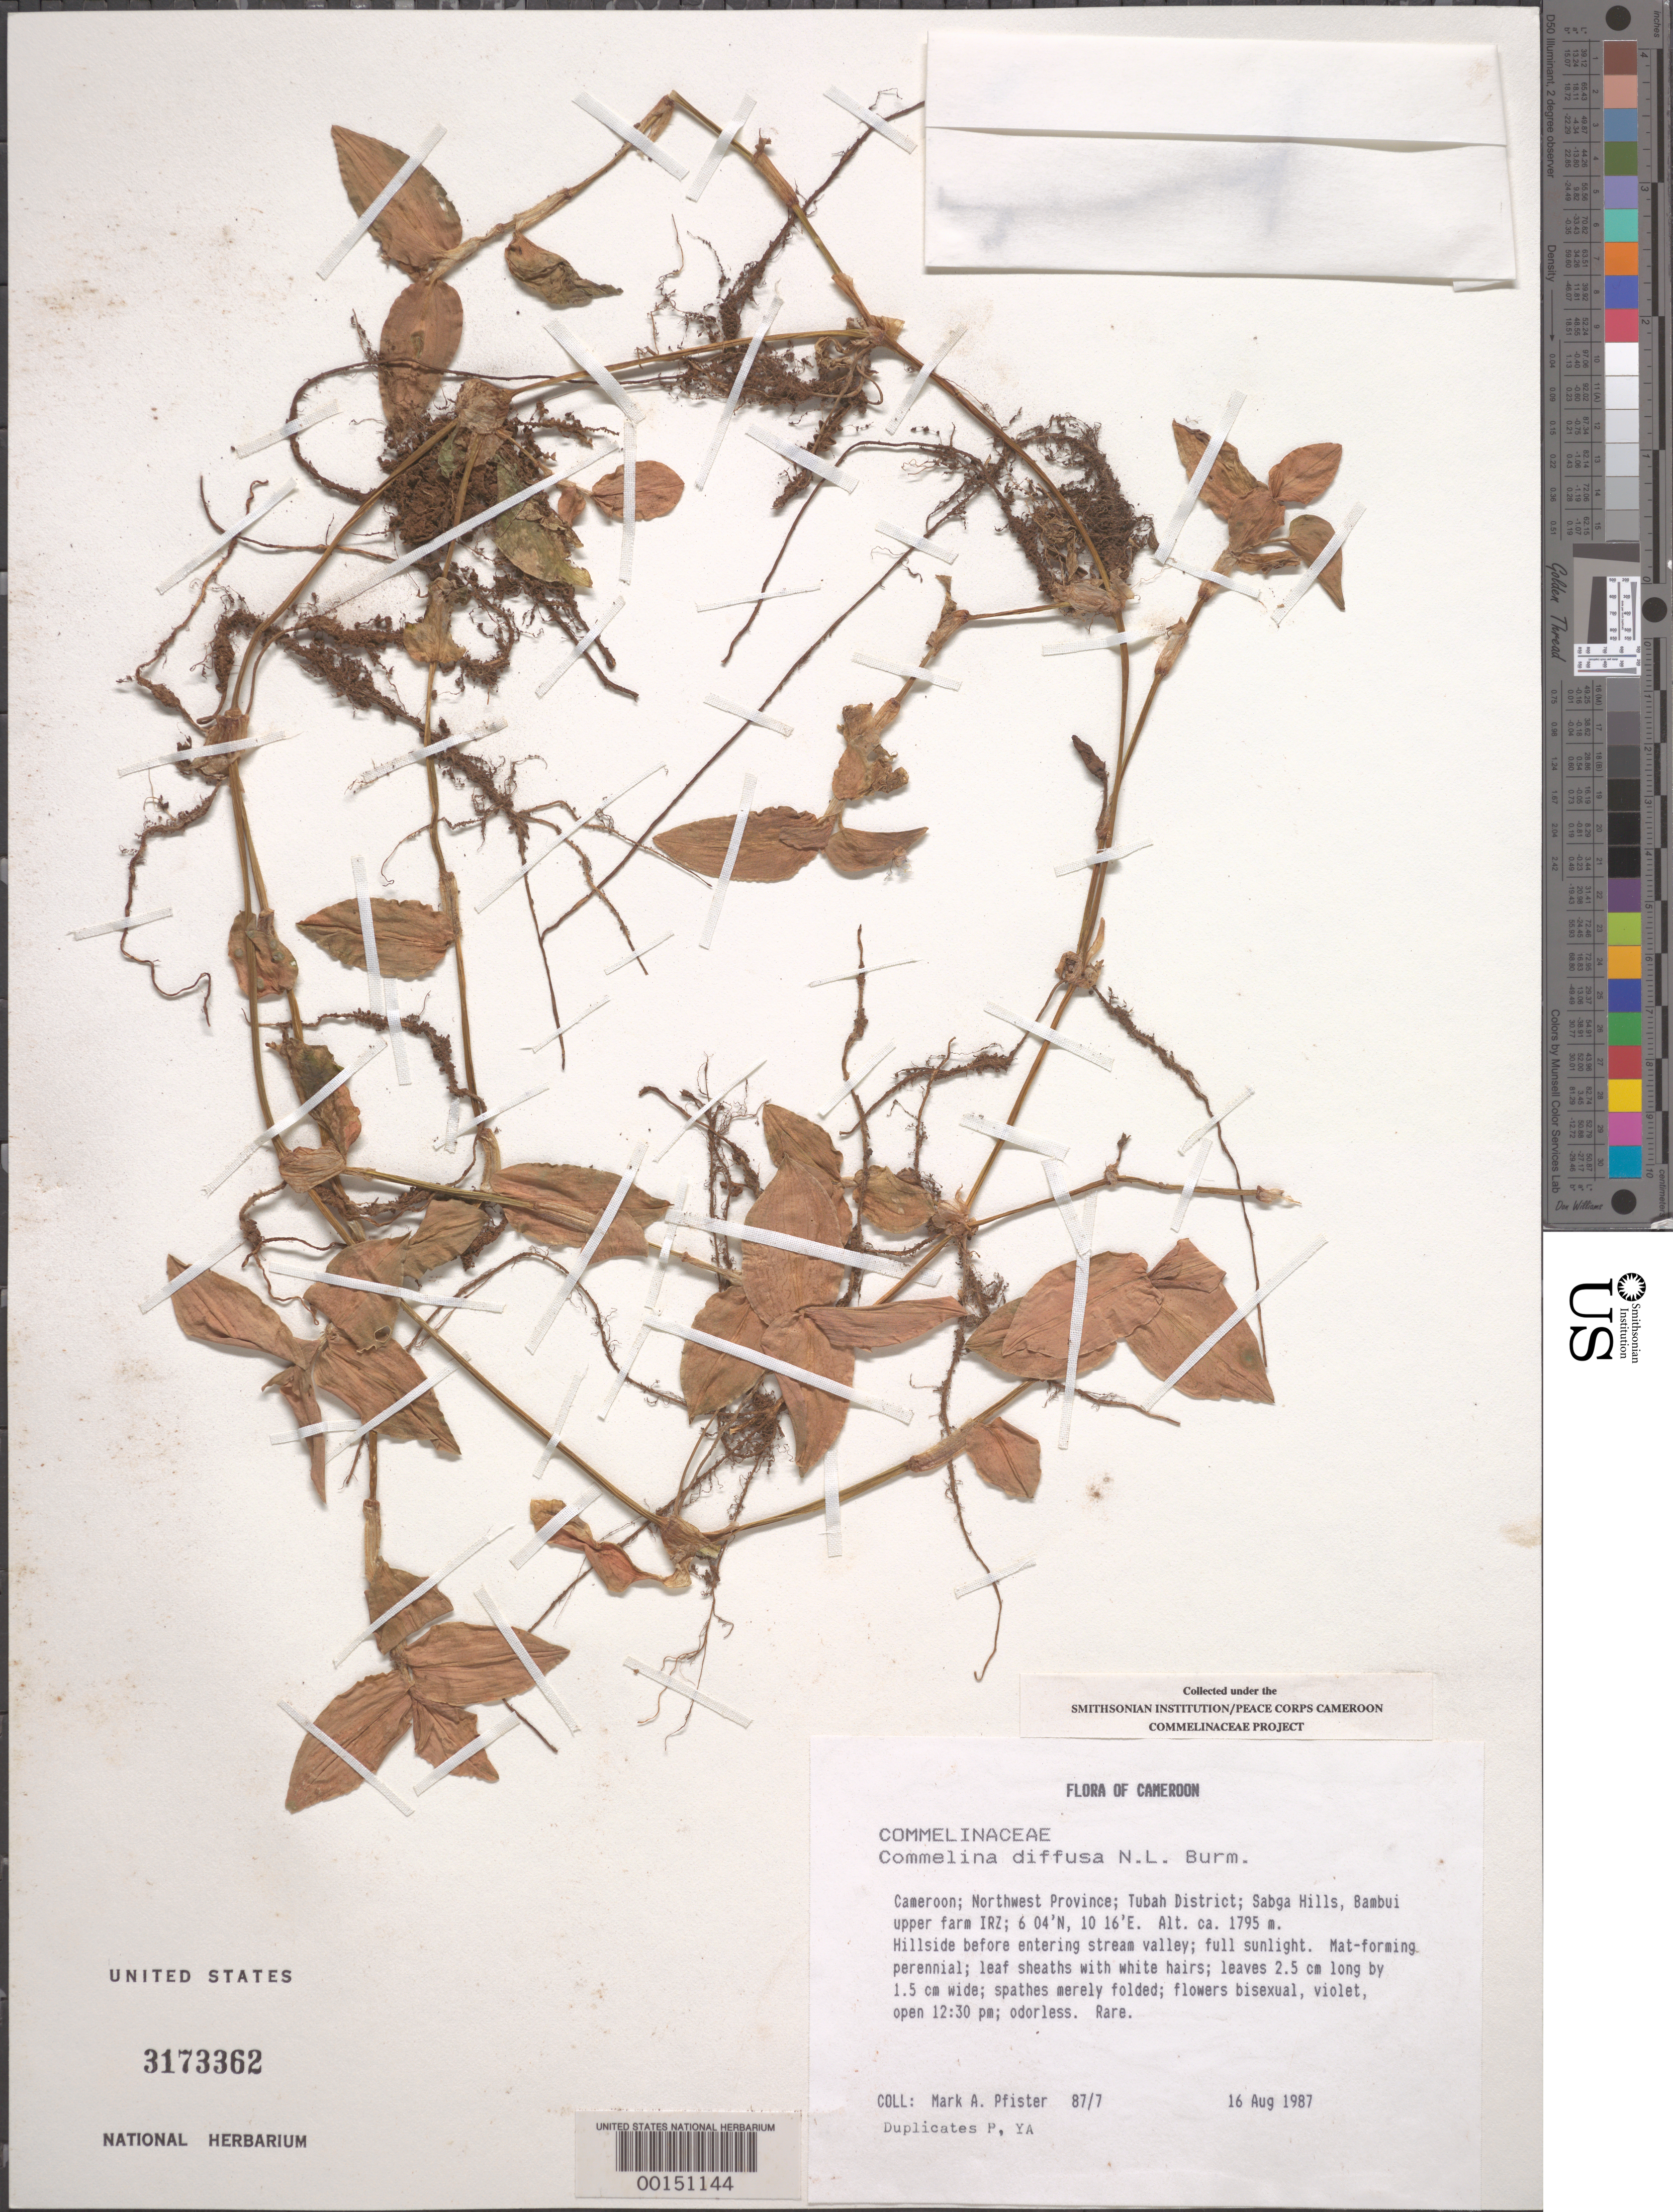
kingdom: Plantae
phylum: Tracheophyta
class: Liliopsida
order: Commelinales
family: Commelinaceae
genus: Commelina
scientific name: Commelina diffusa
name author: Burm. f.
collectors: M. Pfister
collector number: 87/7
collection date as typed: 16 Aug 1987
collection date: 1987-08-16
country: Cameroon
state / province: Nord-ouest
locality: Tubah dist. (?), sabga hills, bambui upper farm irz, hillside before entering stream valley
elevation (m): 1795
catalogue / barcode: US 3173362